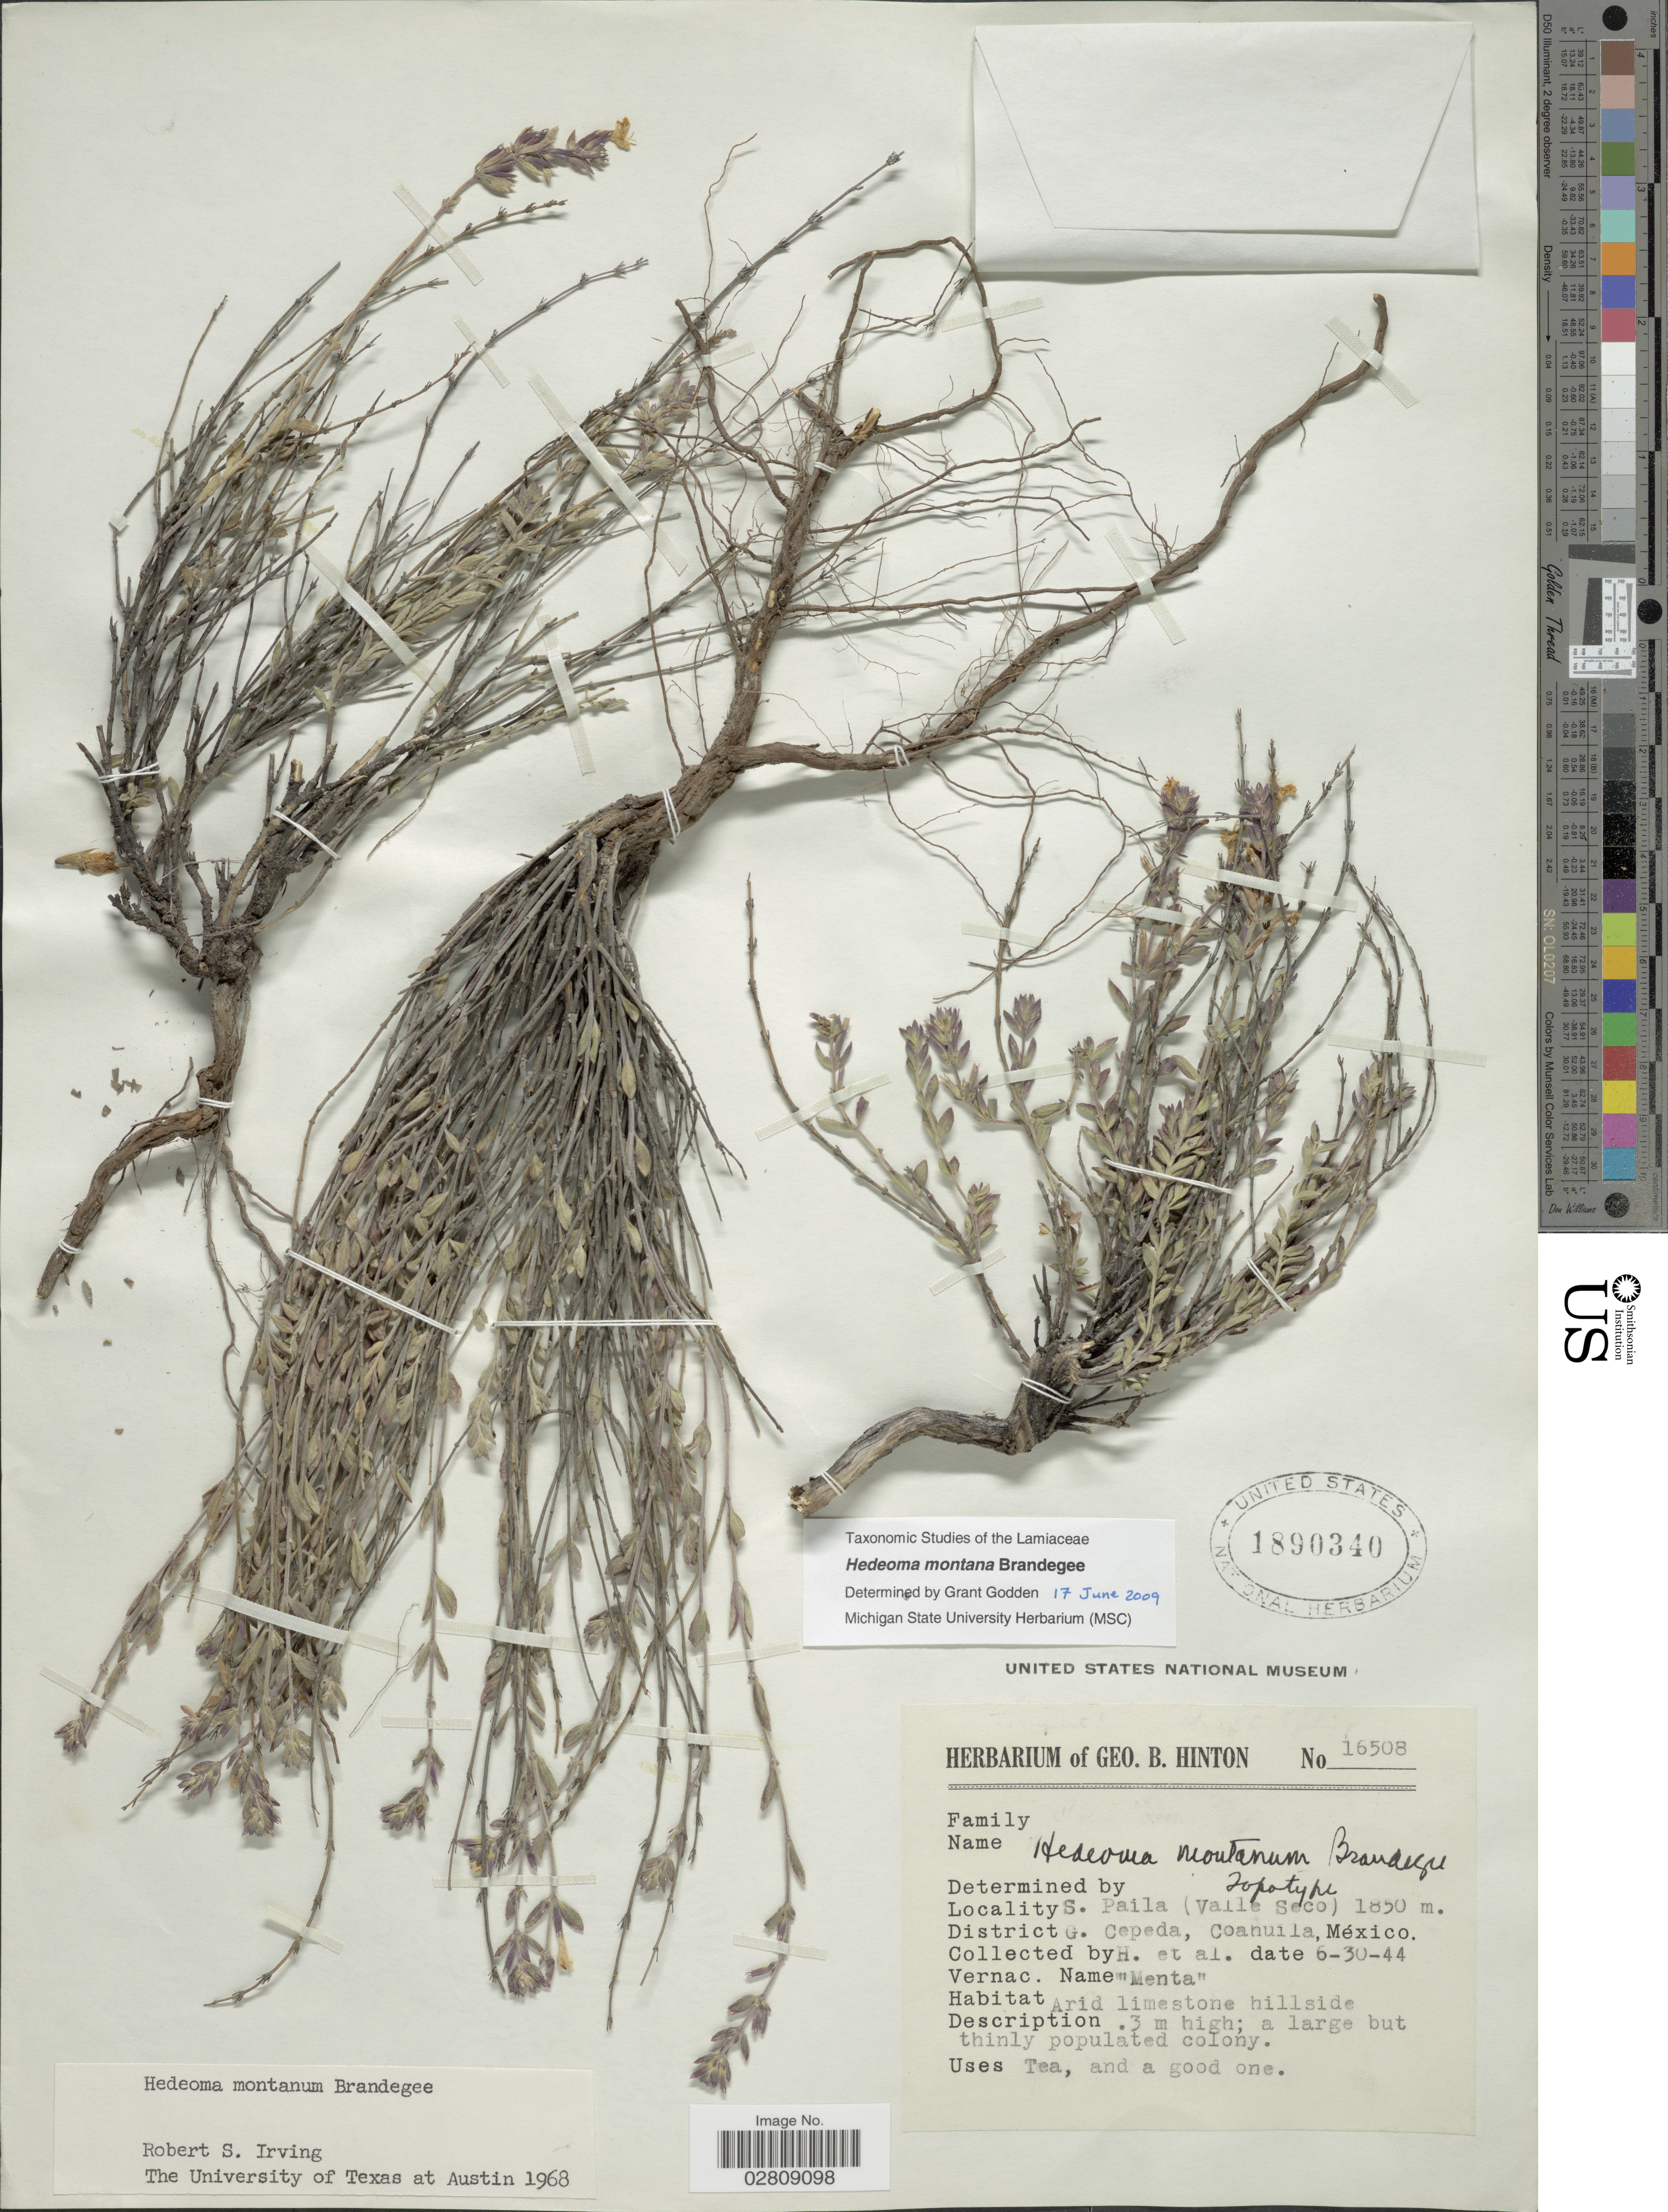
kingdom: Plantae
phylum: Tracheophyta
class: Magnoliopsida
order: Lamiales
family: Lamiaceae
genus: Hedeoma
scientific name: Hedeoma montana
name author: Brandegee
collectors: G. B. Hinton & et al.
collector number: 16508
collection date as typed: Transcribed d/m/y: 30/6/44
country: Mexico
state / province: Coahuila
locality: S. Paila (Valle Seco), District G. Cepeda.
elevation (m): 1850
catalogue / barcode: US 1890340